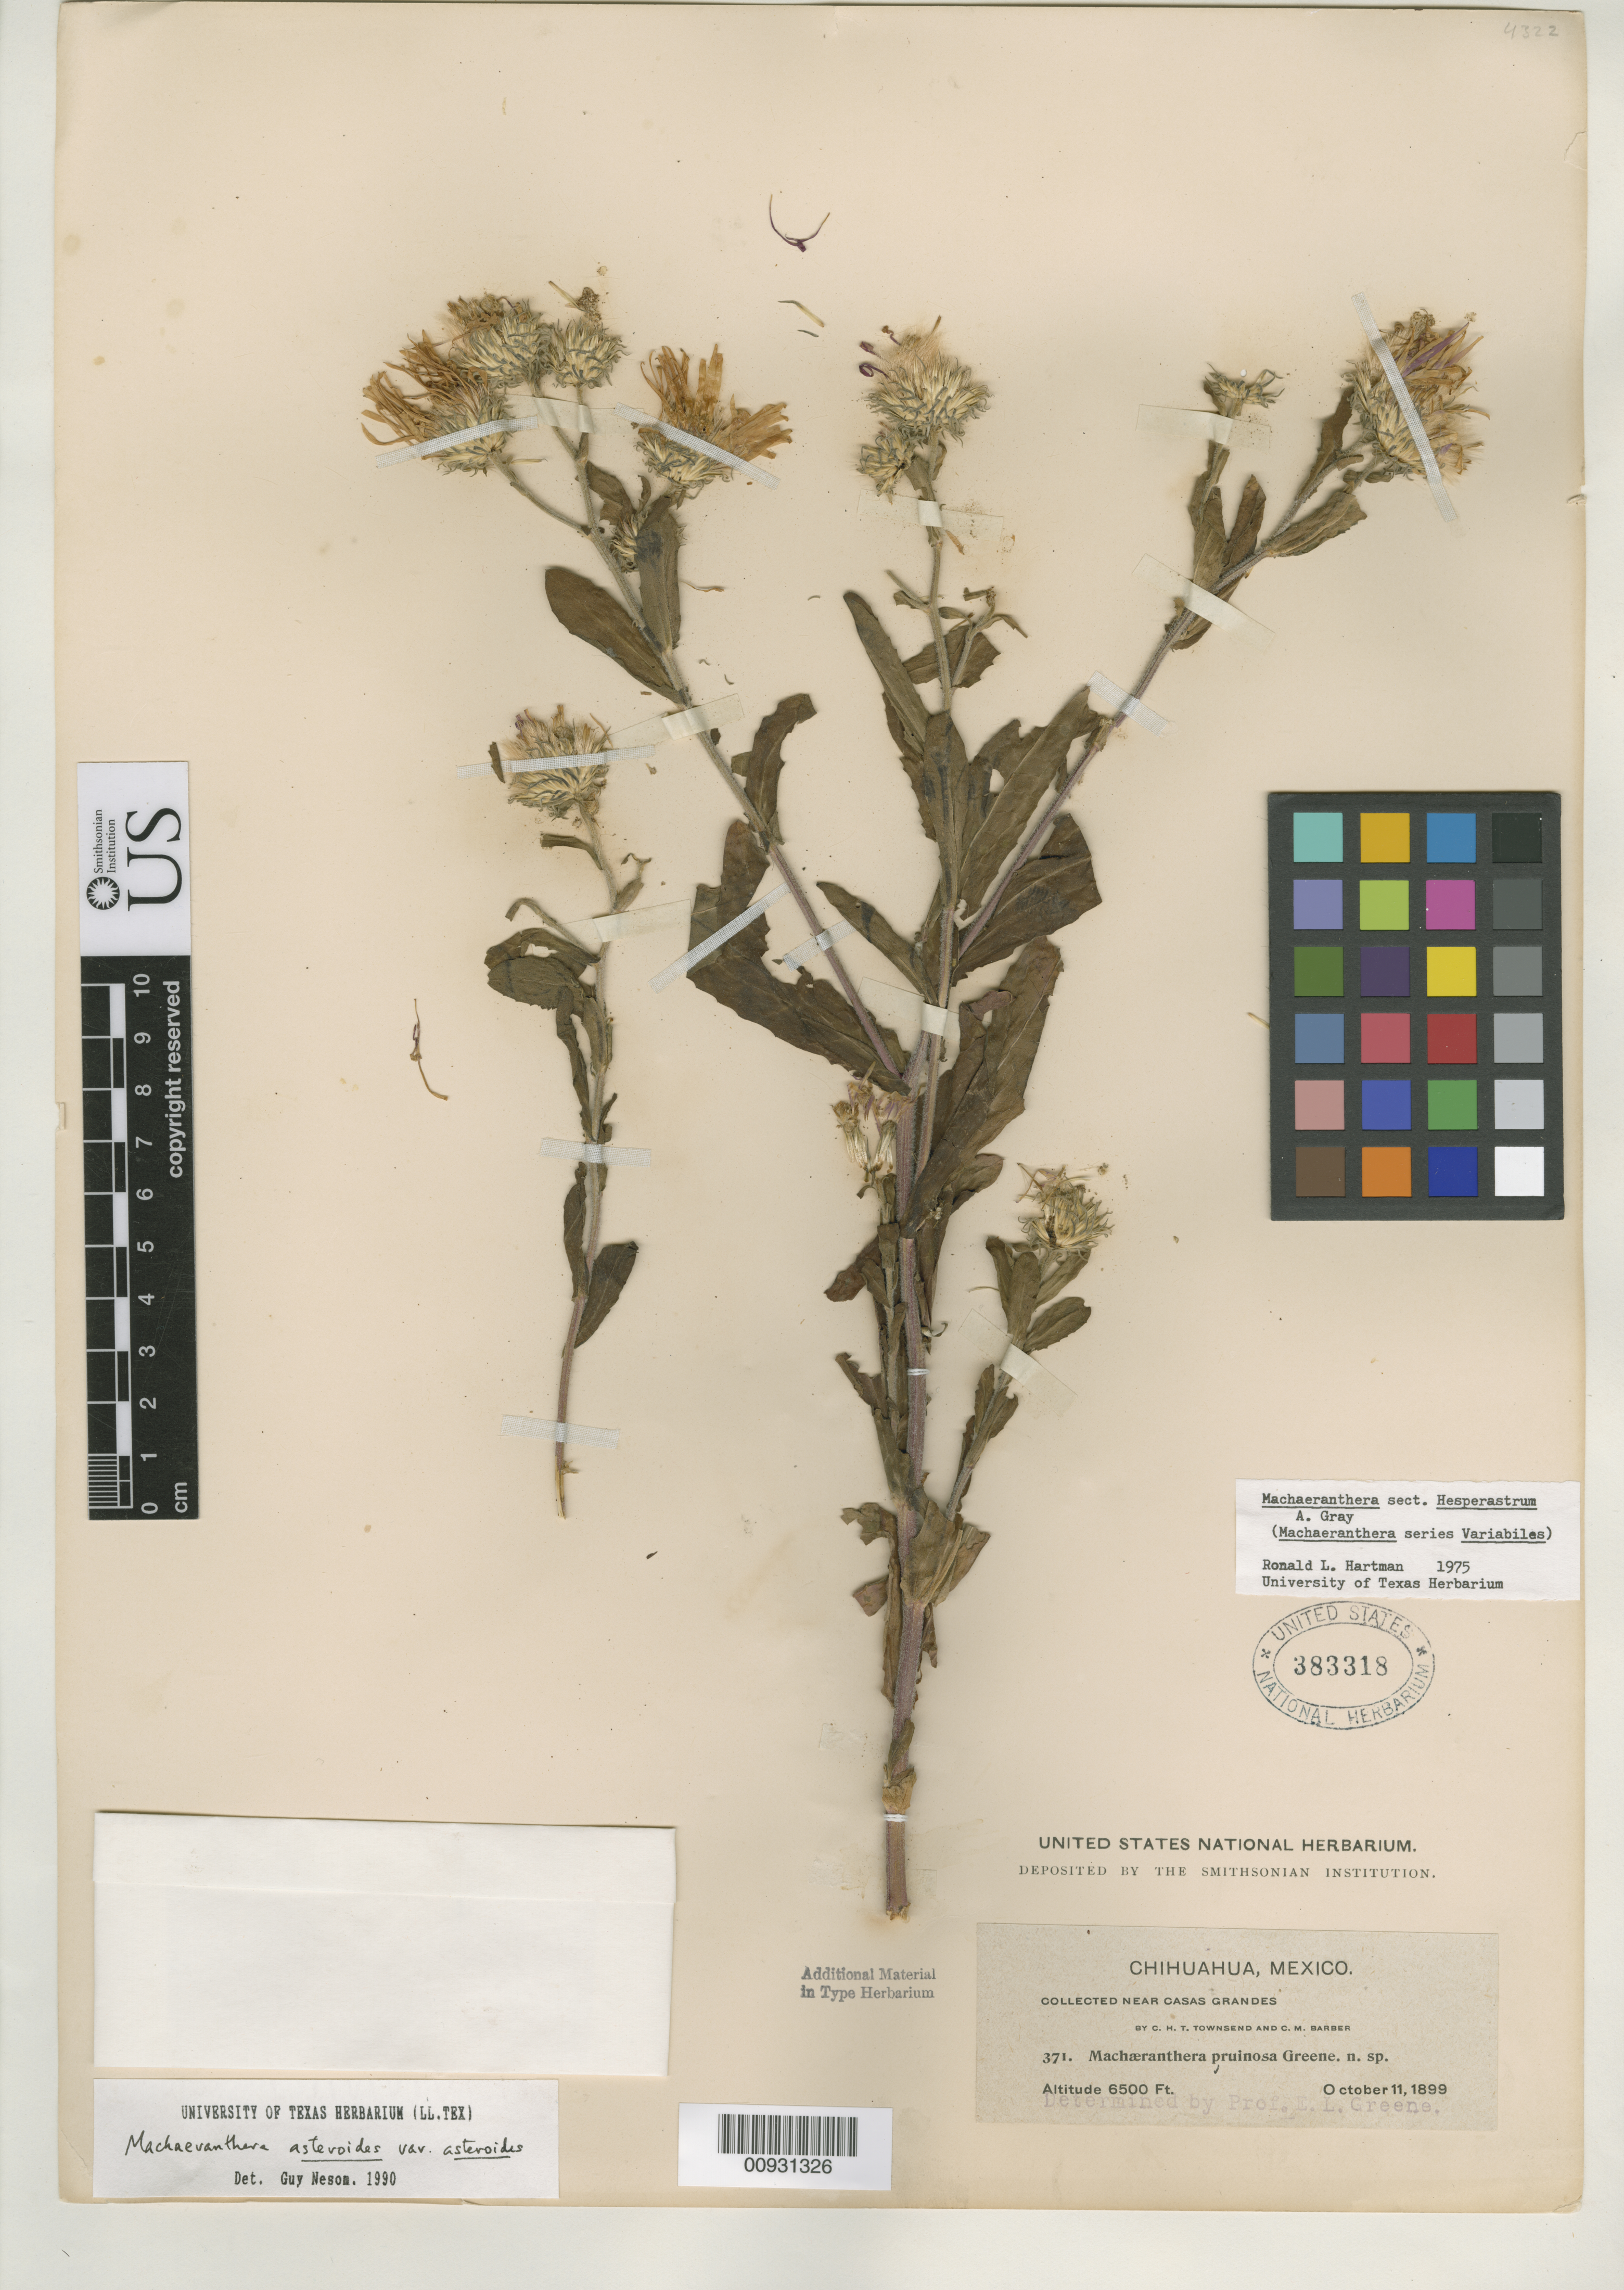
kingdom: Plantae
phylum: Tracheophyta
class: Magnoliopsida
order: Asterales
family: Asteraceae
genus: Machaeranthera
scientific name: Machaeranthera pruinosa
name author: Greene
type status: Isotype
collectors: C. H. T. Townsend & C. Barber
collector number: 371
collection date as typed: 11 Oct 1899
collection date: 1899-10-11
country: Mexico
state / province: Chihuahua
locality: Near Casas Grandes.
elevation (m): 1981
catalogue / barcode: US 383318